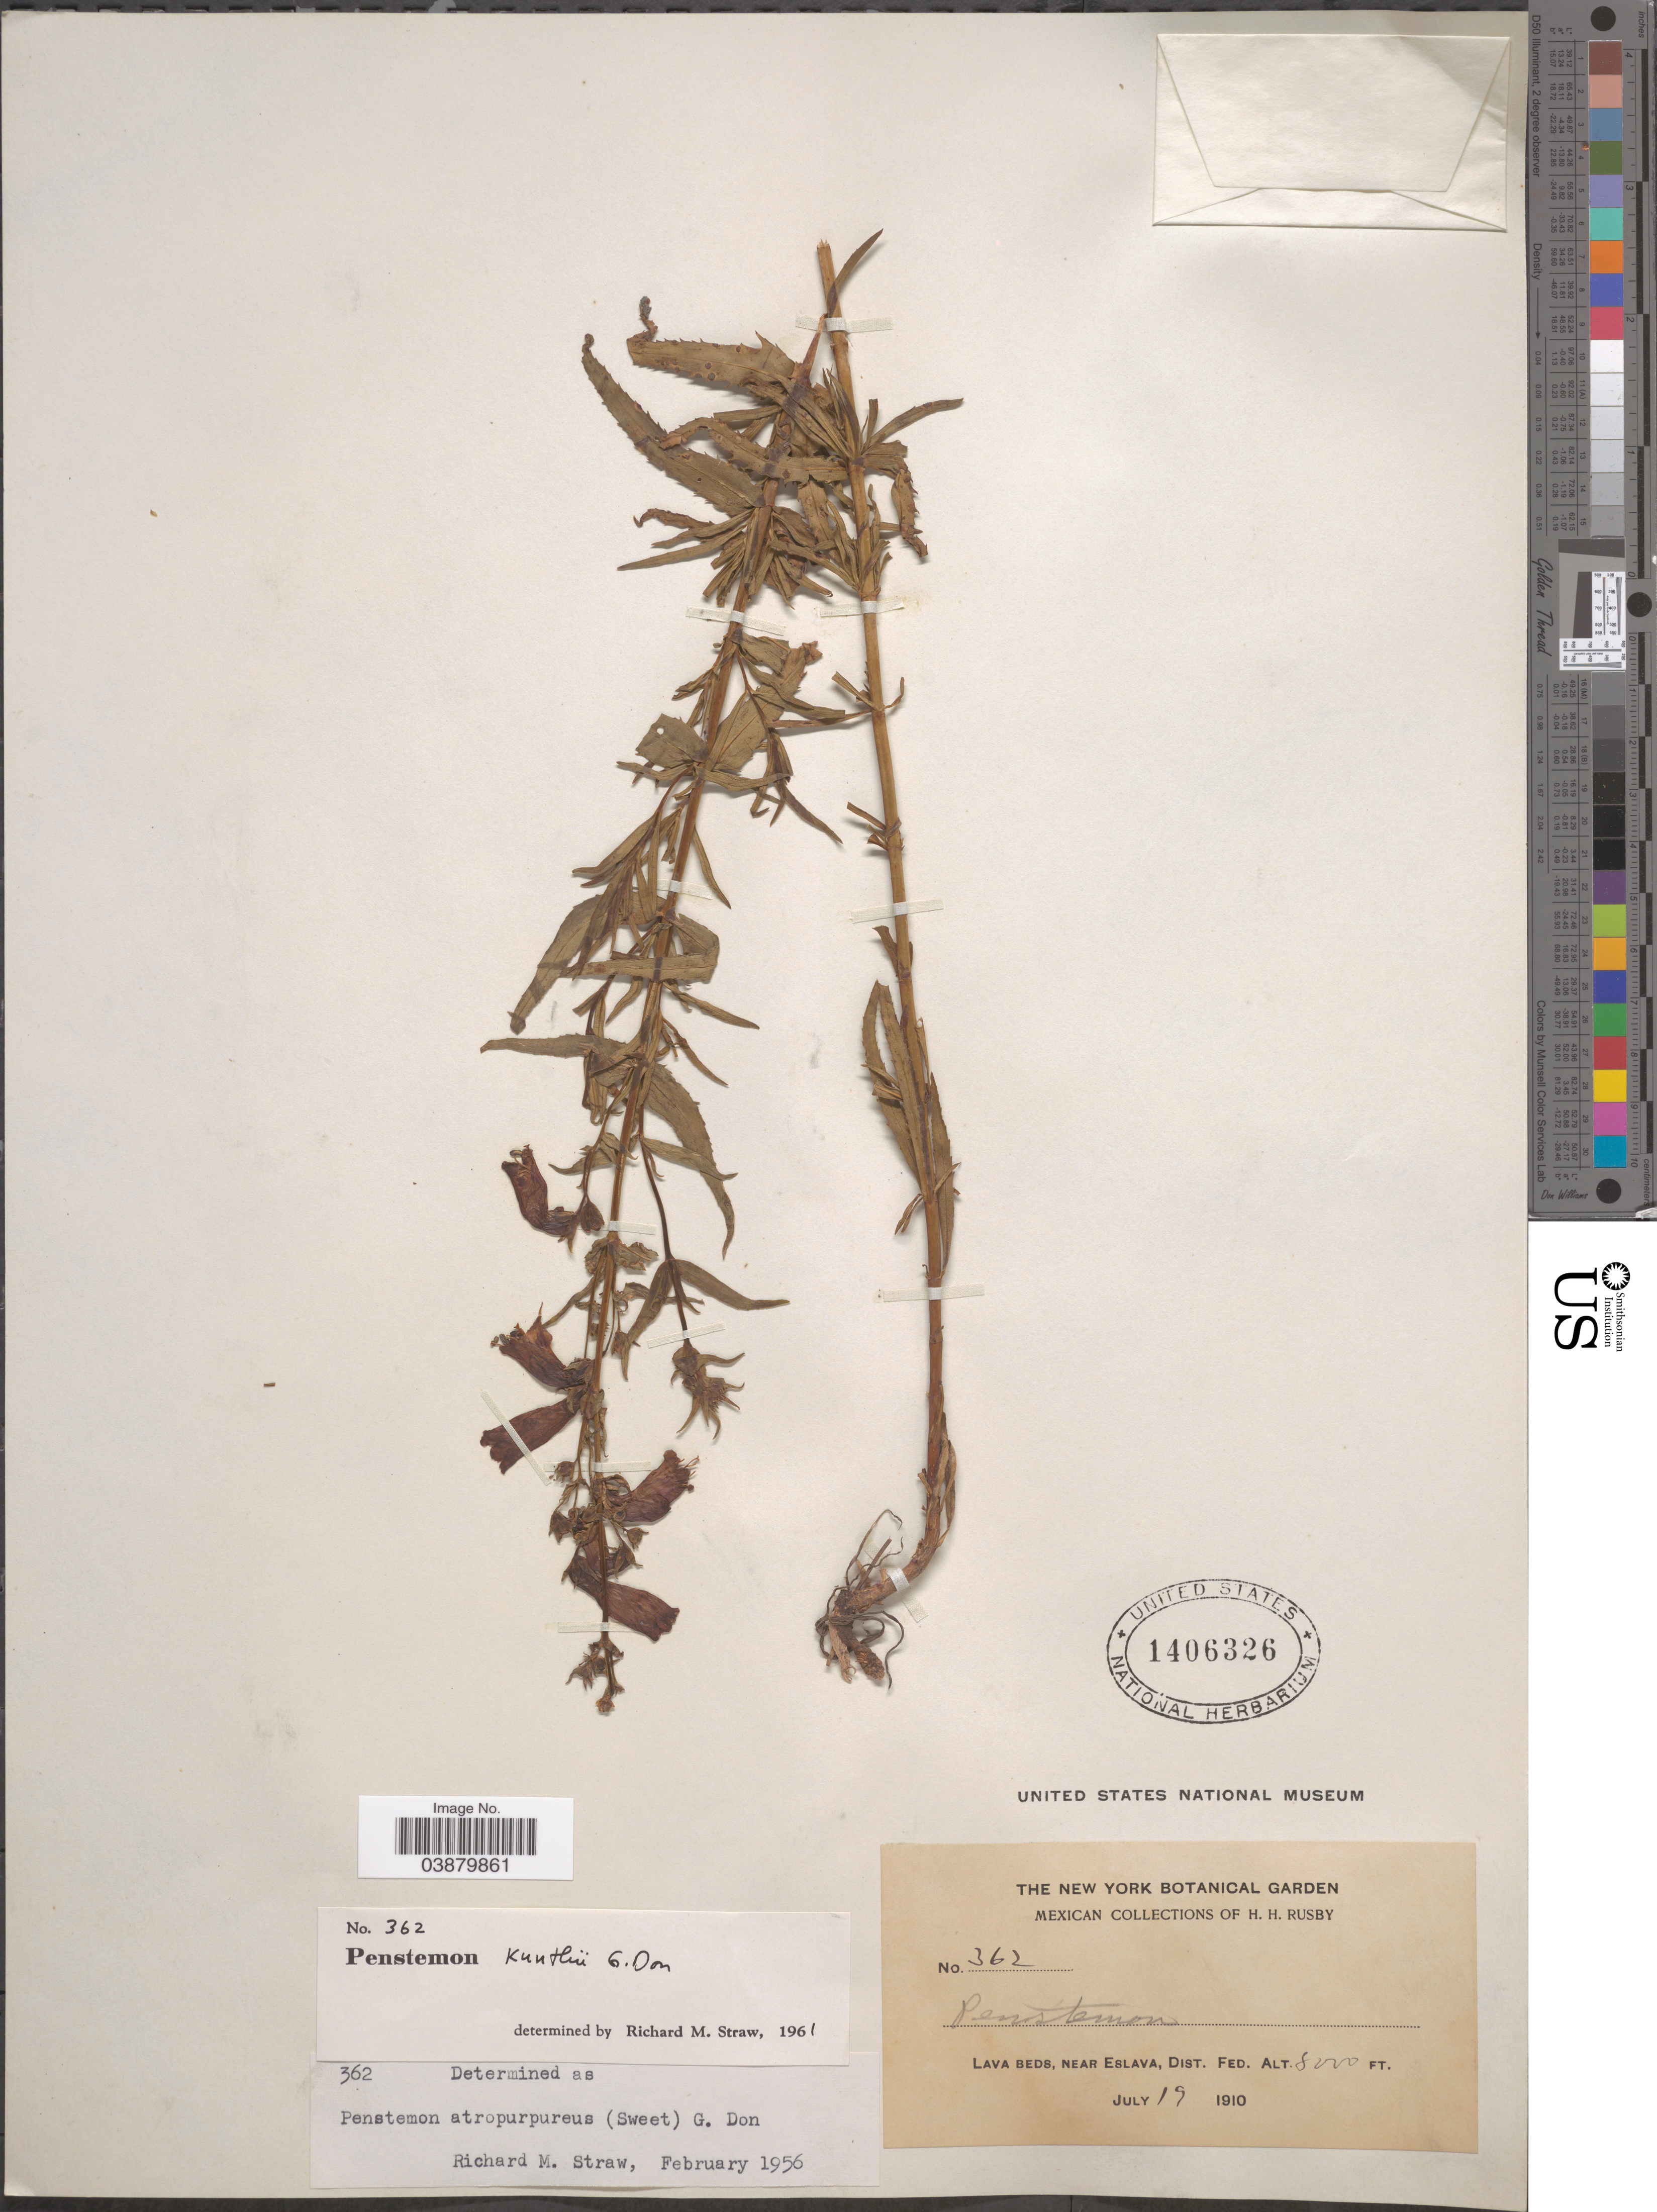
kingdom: Plantae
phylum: Tracheophyta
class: Magnoliopsida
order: Lamiales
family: Plantaginaceae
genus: Penstemon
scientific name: Penstemon kunthii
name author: G. Don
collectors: H. H. Rusby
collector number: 362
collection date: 1910-07-19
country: Mexico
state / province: Distrito Federal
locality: Lava beds, near Eslava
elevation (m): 2438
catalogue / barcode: US 1406326